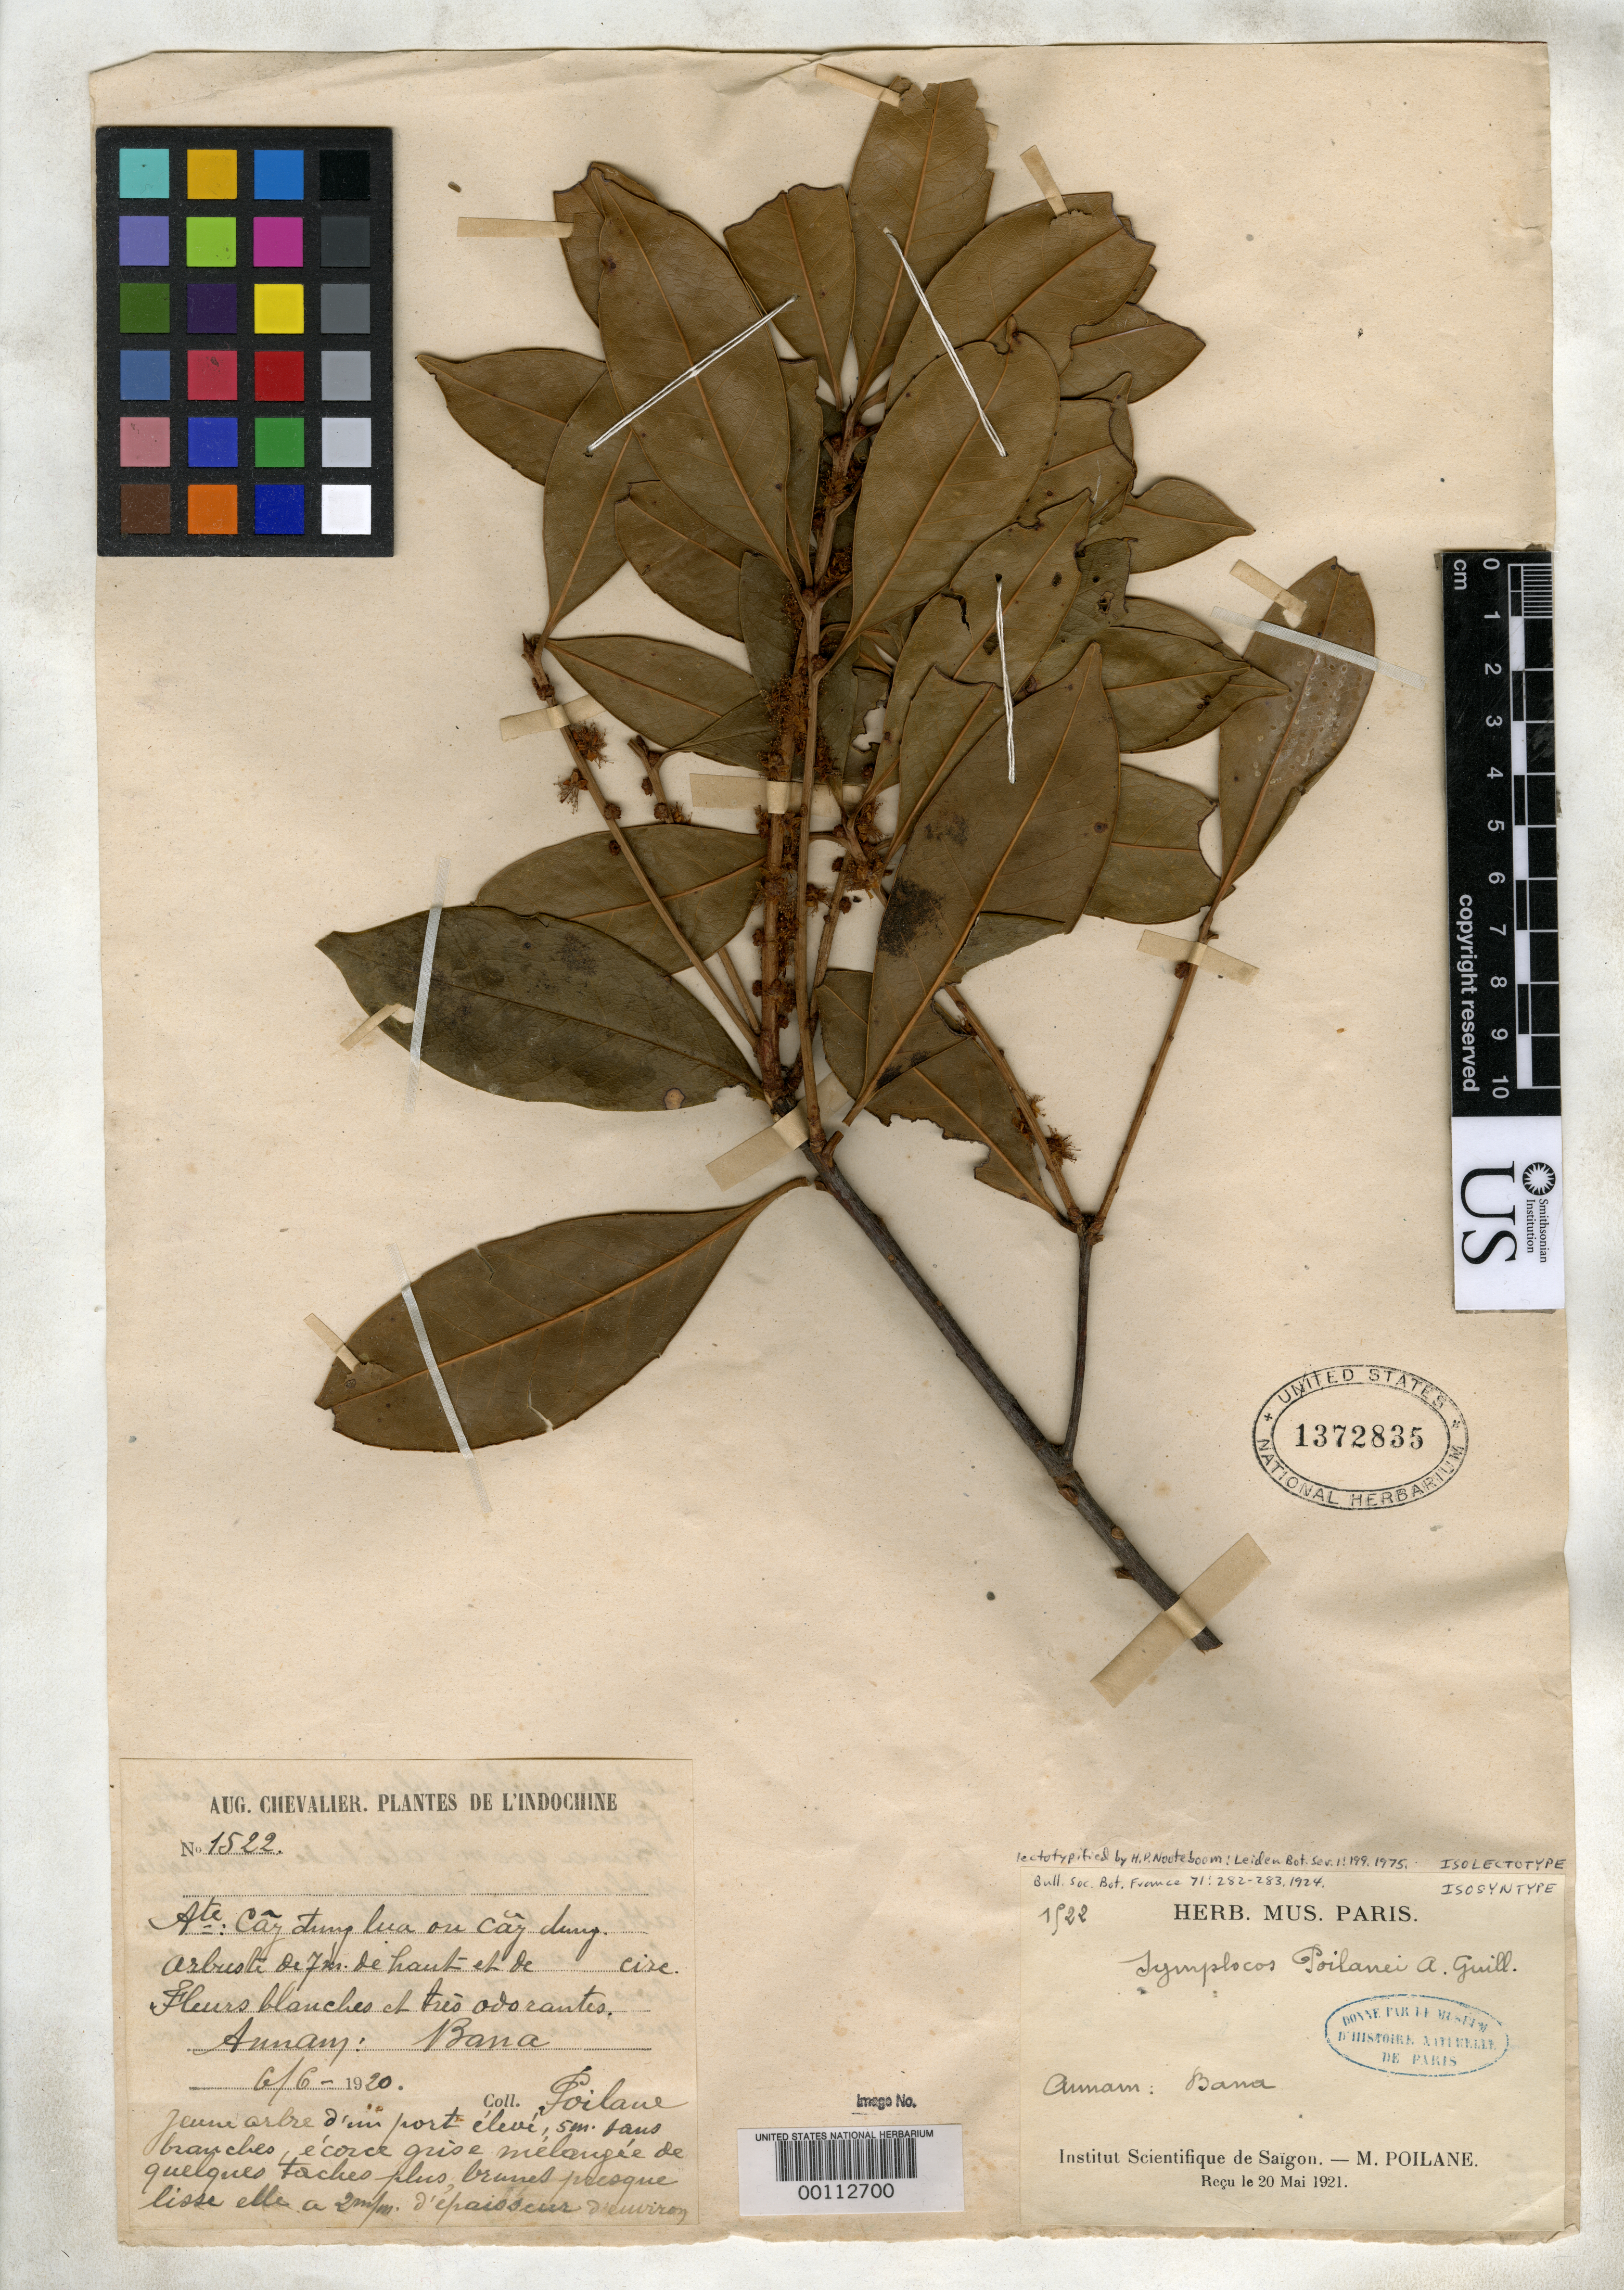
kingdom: Plantae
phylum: Tracheophyta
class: Magnoliopsida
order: Ericales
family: Symplocaceae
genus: Symplocos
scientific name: Symplocos poilanei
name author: Guillaumin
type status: Syntype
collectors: E. Poilane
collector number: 1522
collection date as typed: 1920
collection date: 1920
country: Vietnam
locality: Annam, Nha-tiang.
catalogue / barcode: US 1372835